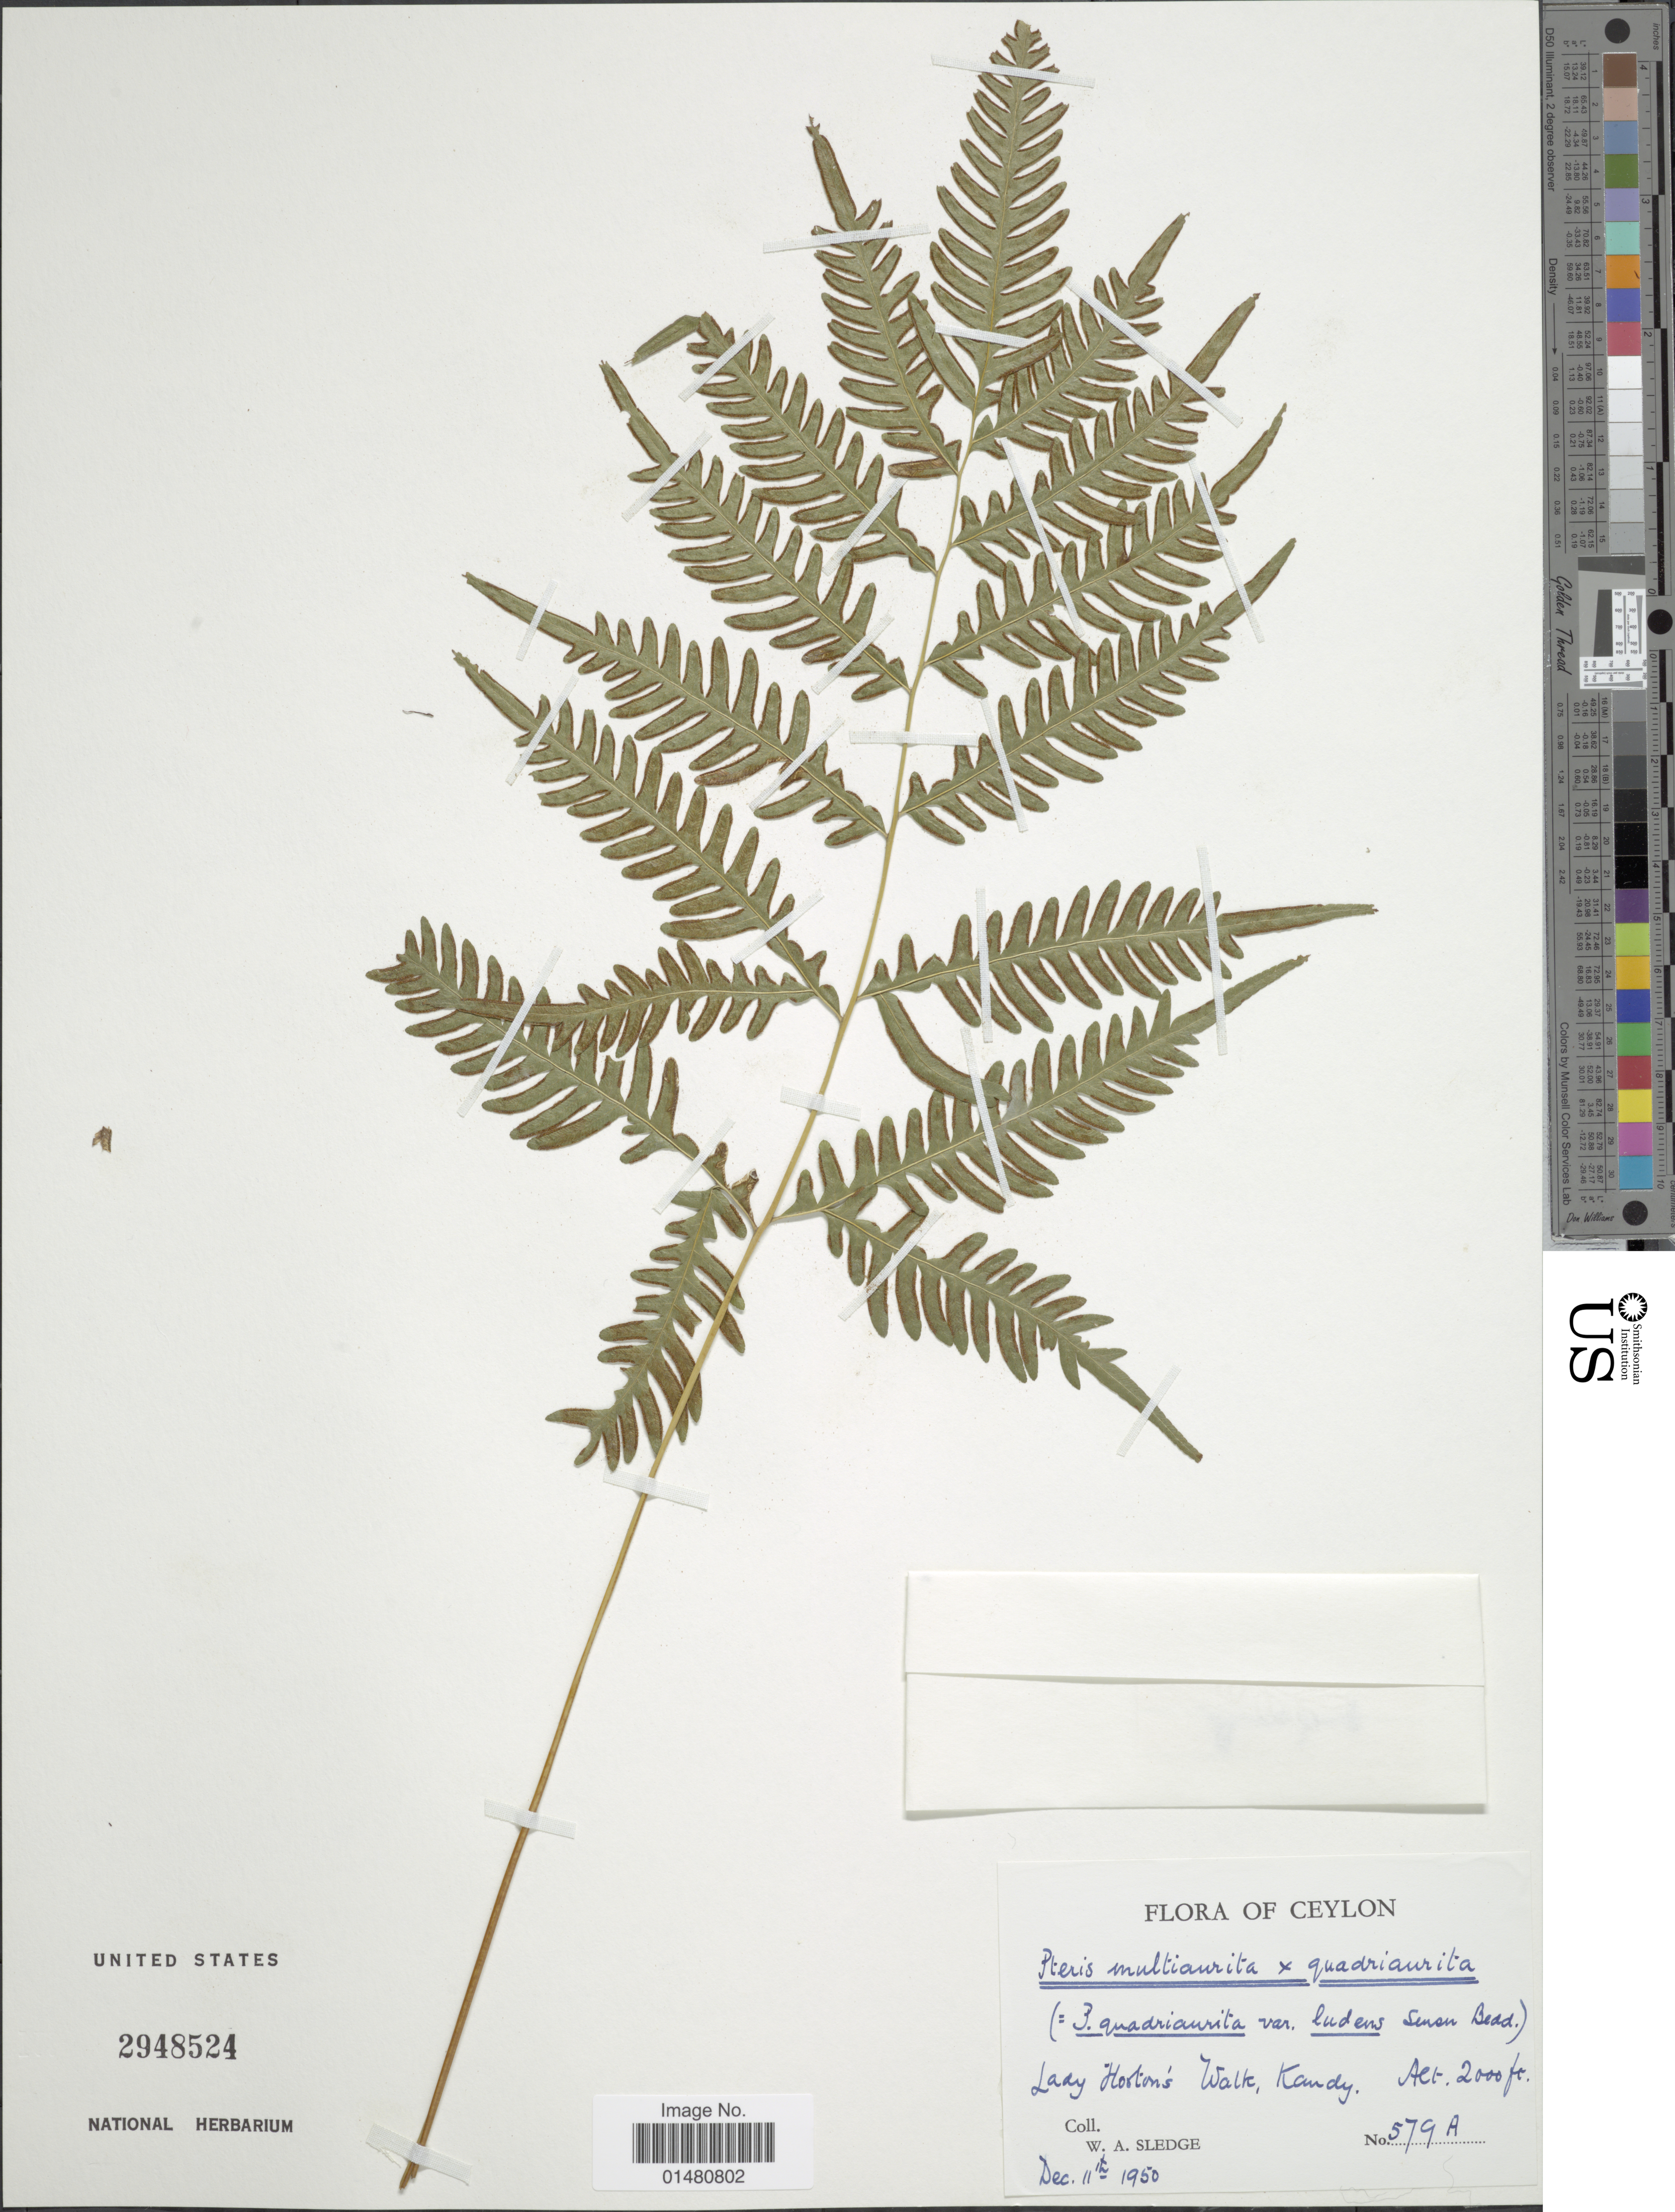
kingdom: Plantae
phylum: Tracheophyta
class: Polypodiopsida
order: Polypodiales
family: Pteridaceae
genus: Pteris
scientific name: Pteris multiaurita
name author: J. Agardh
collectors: W. A. Sledge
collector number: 579A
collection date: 1950-12-11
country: Sri Lanka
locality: Ceylon: Lady Horton's Walk, Kandy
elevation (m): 610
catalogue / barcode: US 2948524